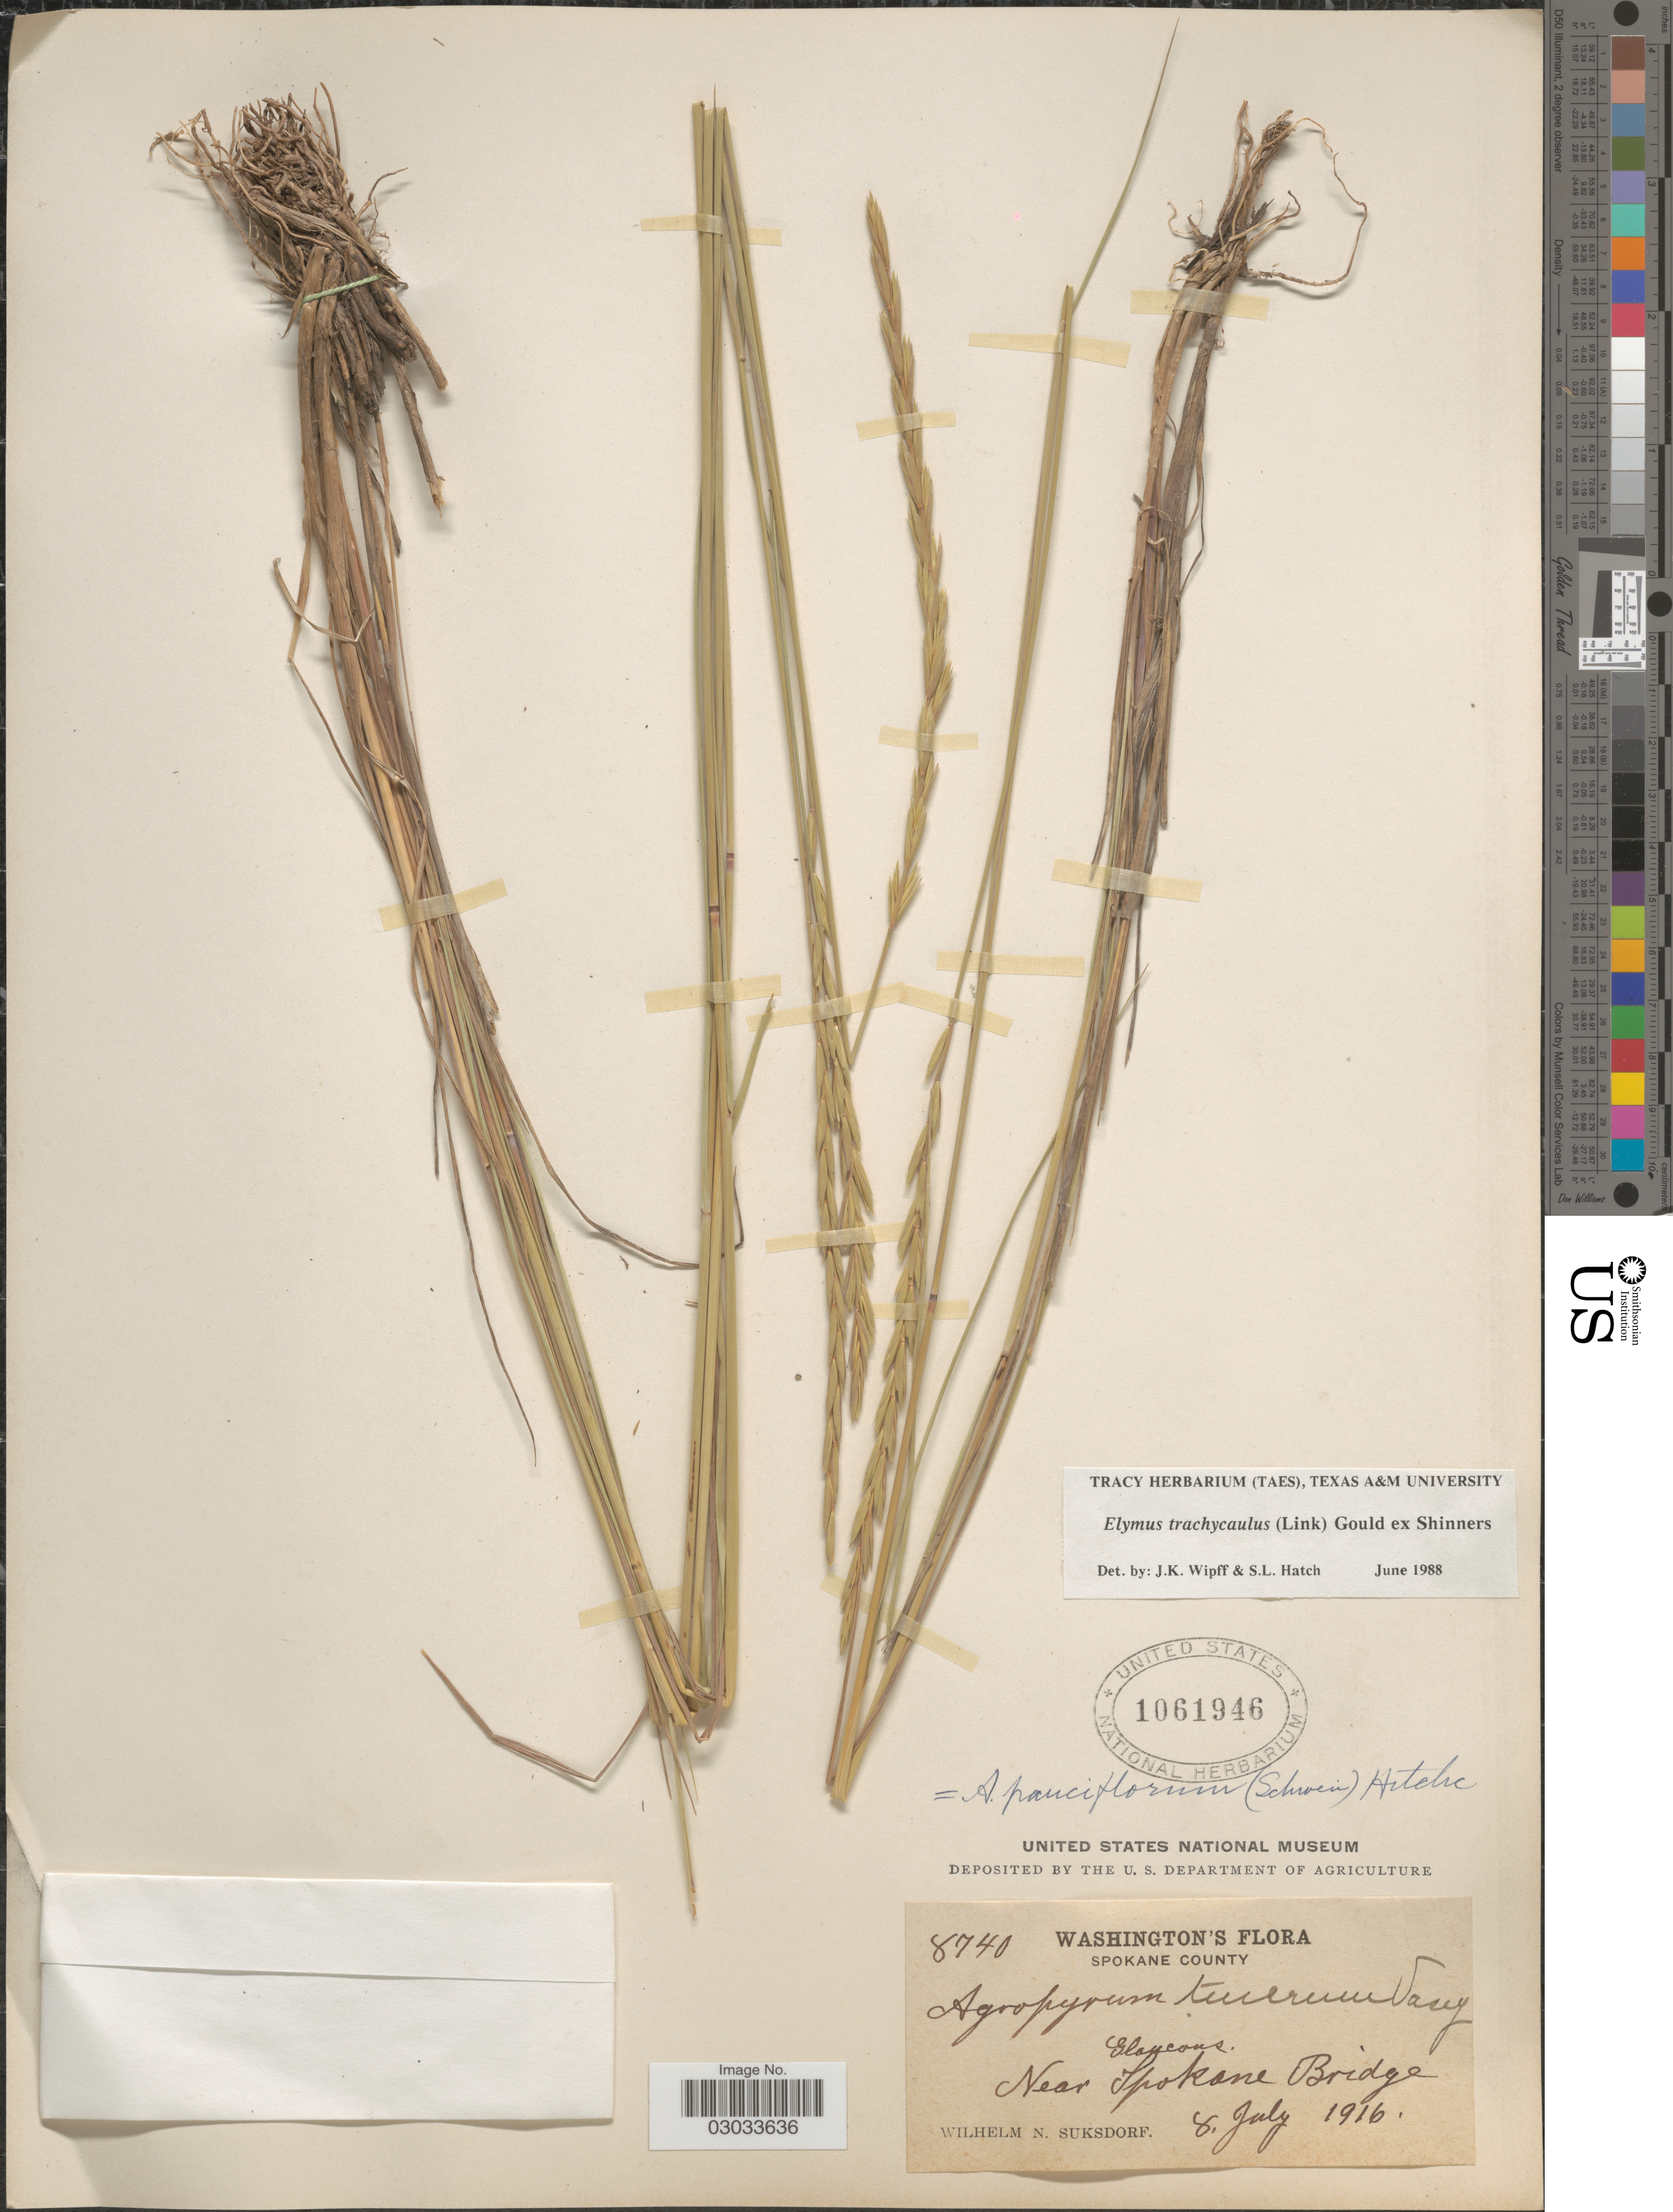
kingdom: Plantae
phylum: Tracheophyta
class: Liliopsida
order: Poales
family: Poaceae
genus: Elymus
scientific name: Elymus trachycaulus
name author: (Link) Gould ex Shinners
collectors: W. N. Suksdorf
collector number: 8740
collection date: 1916-07-08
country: United States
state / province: Washington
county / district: Spokane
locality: Spokane County. Near Spokane Bridge.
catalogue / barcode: US 1061946